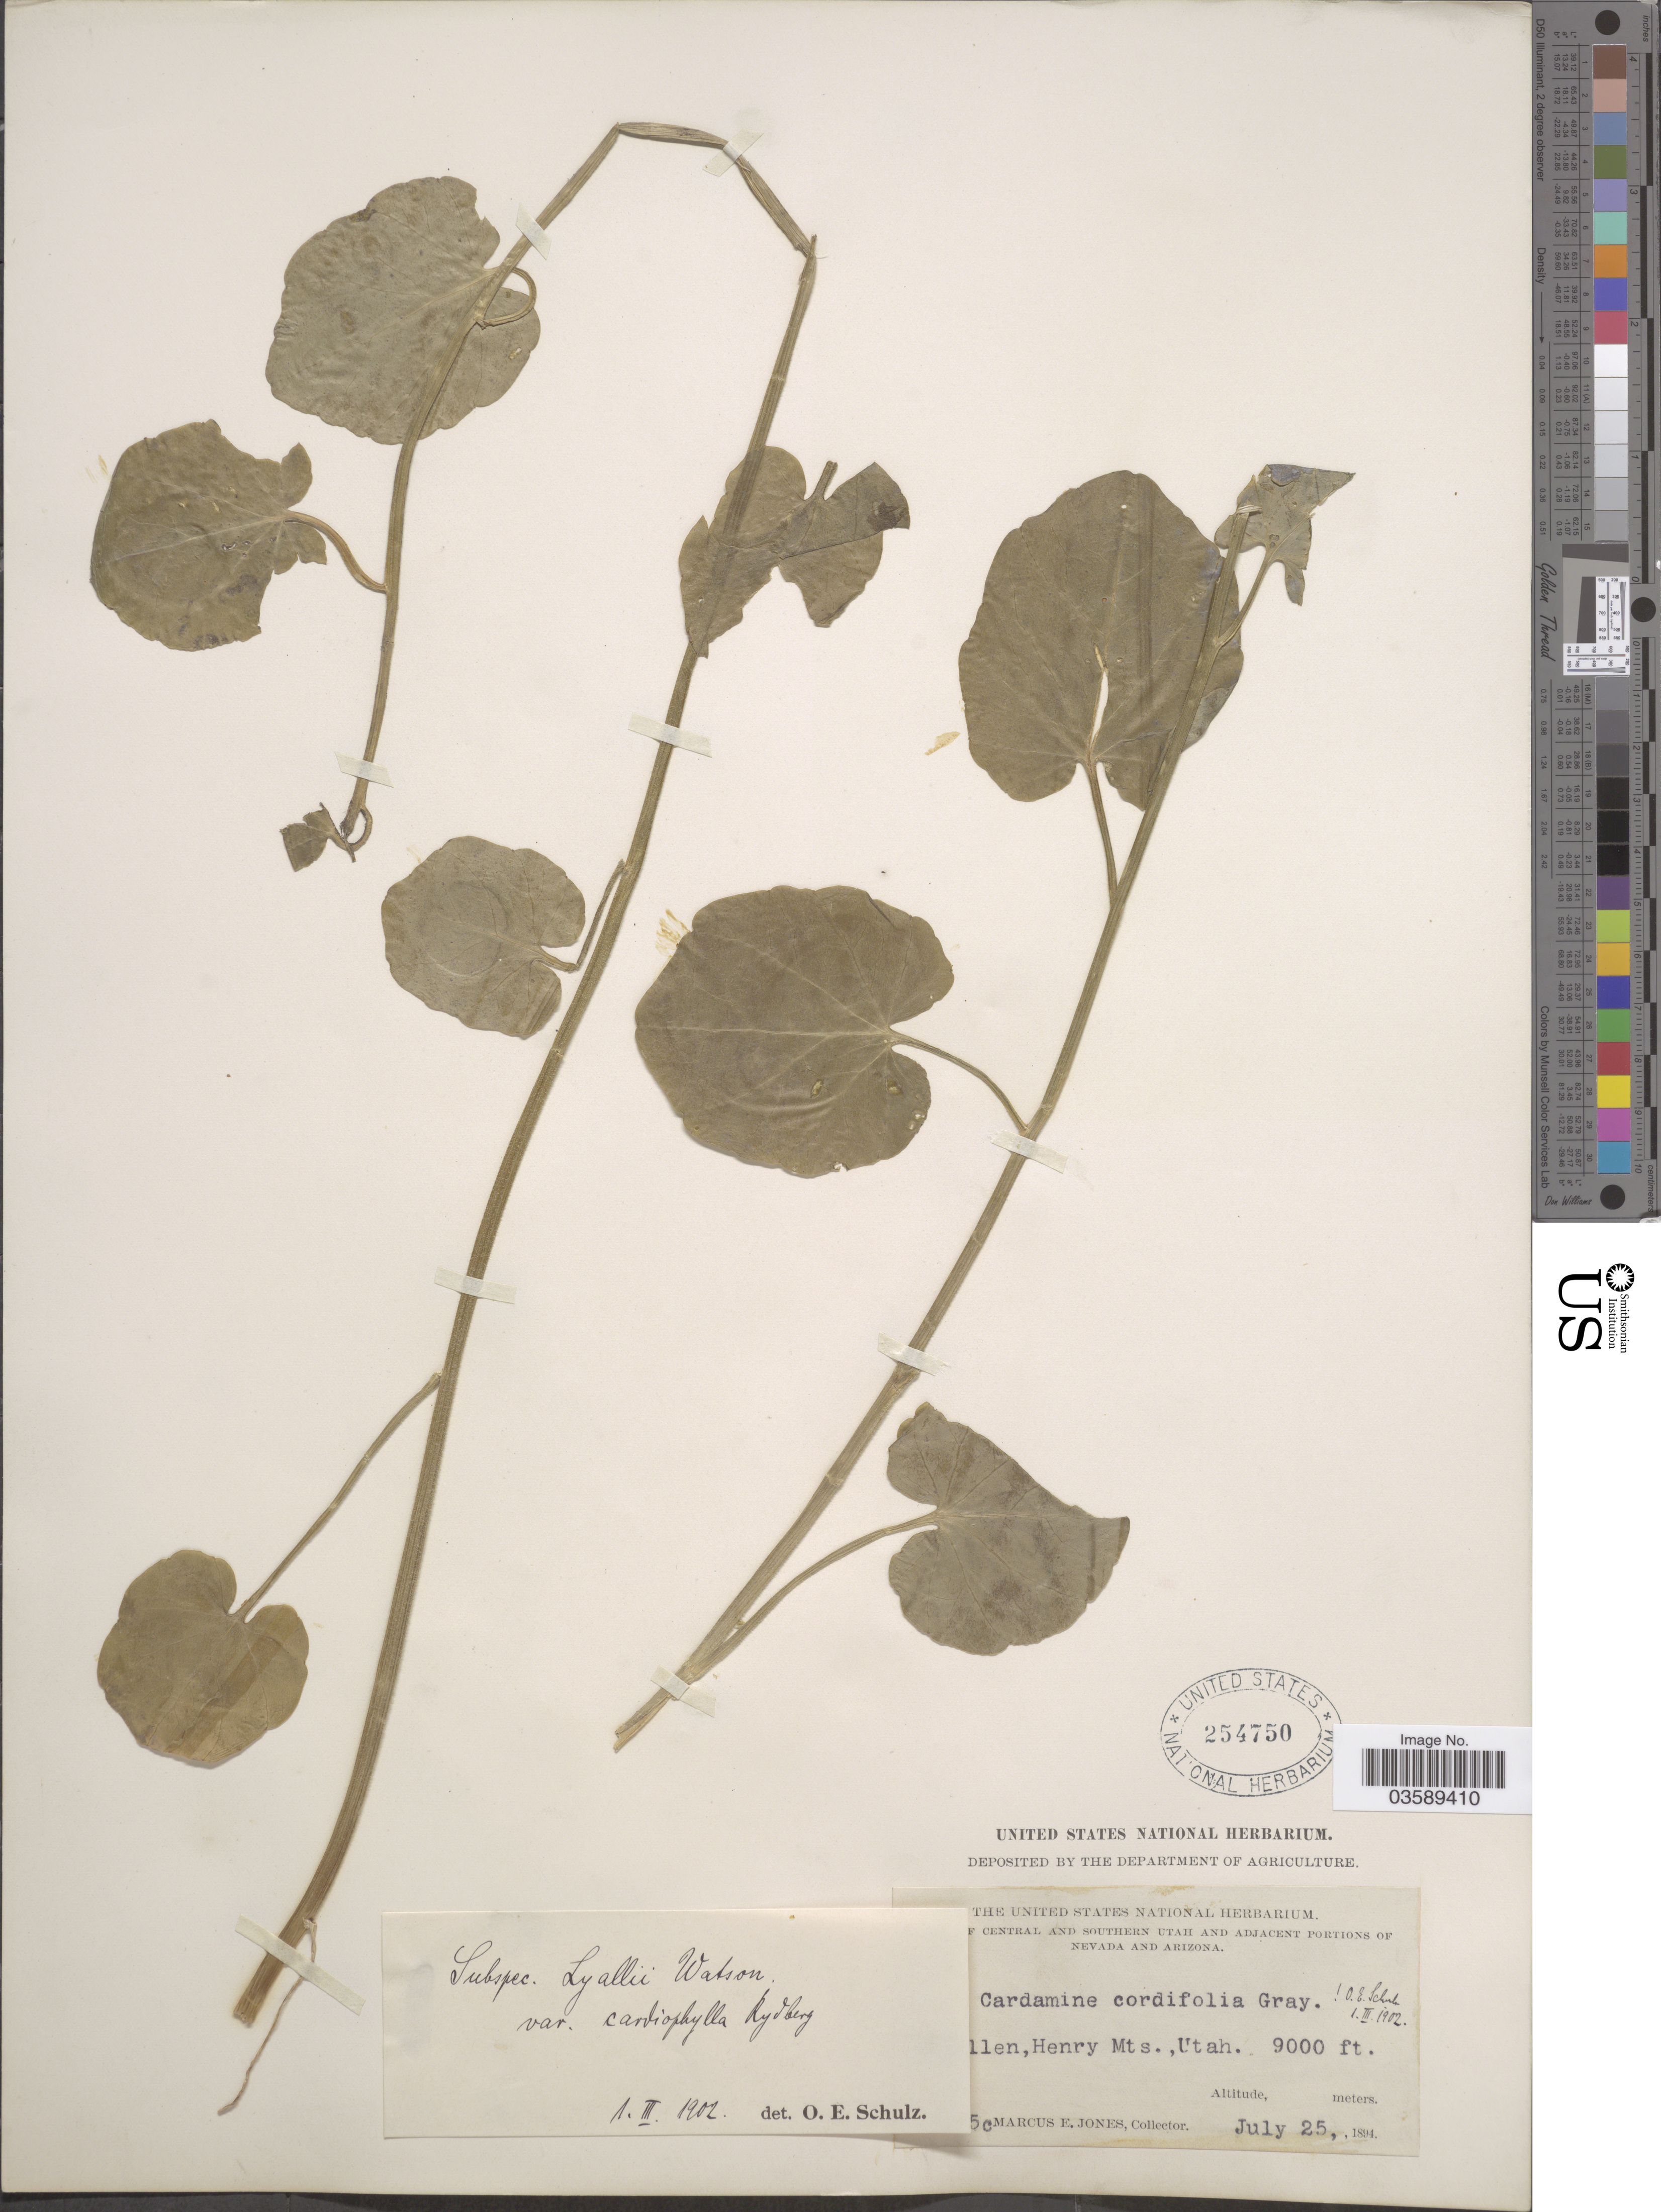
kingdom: Plantae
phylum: Tracheophyta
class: Magnoliopsida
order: Brassicales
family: Brassicaceae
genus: Cardamine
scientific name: Cardamine infausta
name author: Greene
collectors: M. E. Jones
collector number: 5695c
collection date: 1894-07-25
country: United States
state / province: Utah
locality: Mt. Ellen, Henry Mts. Central and Southern Utah.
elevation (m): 2743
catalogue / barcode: US 254750